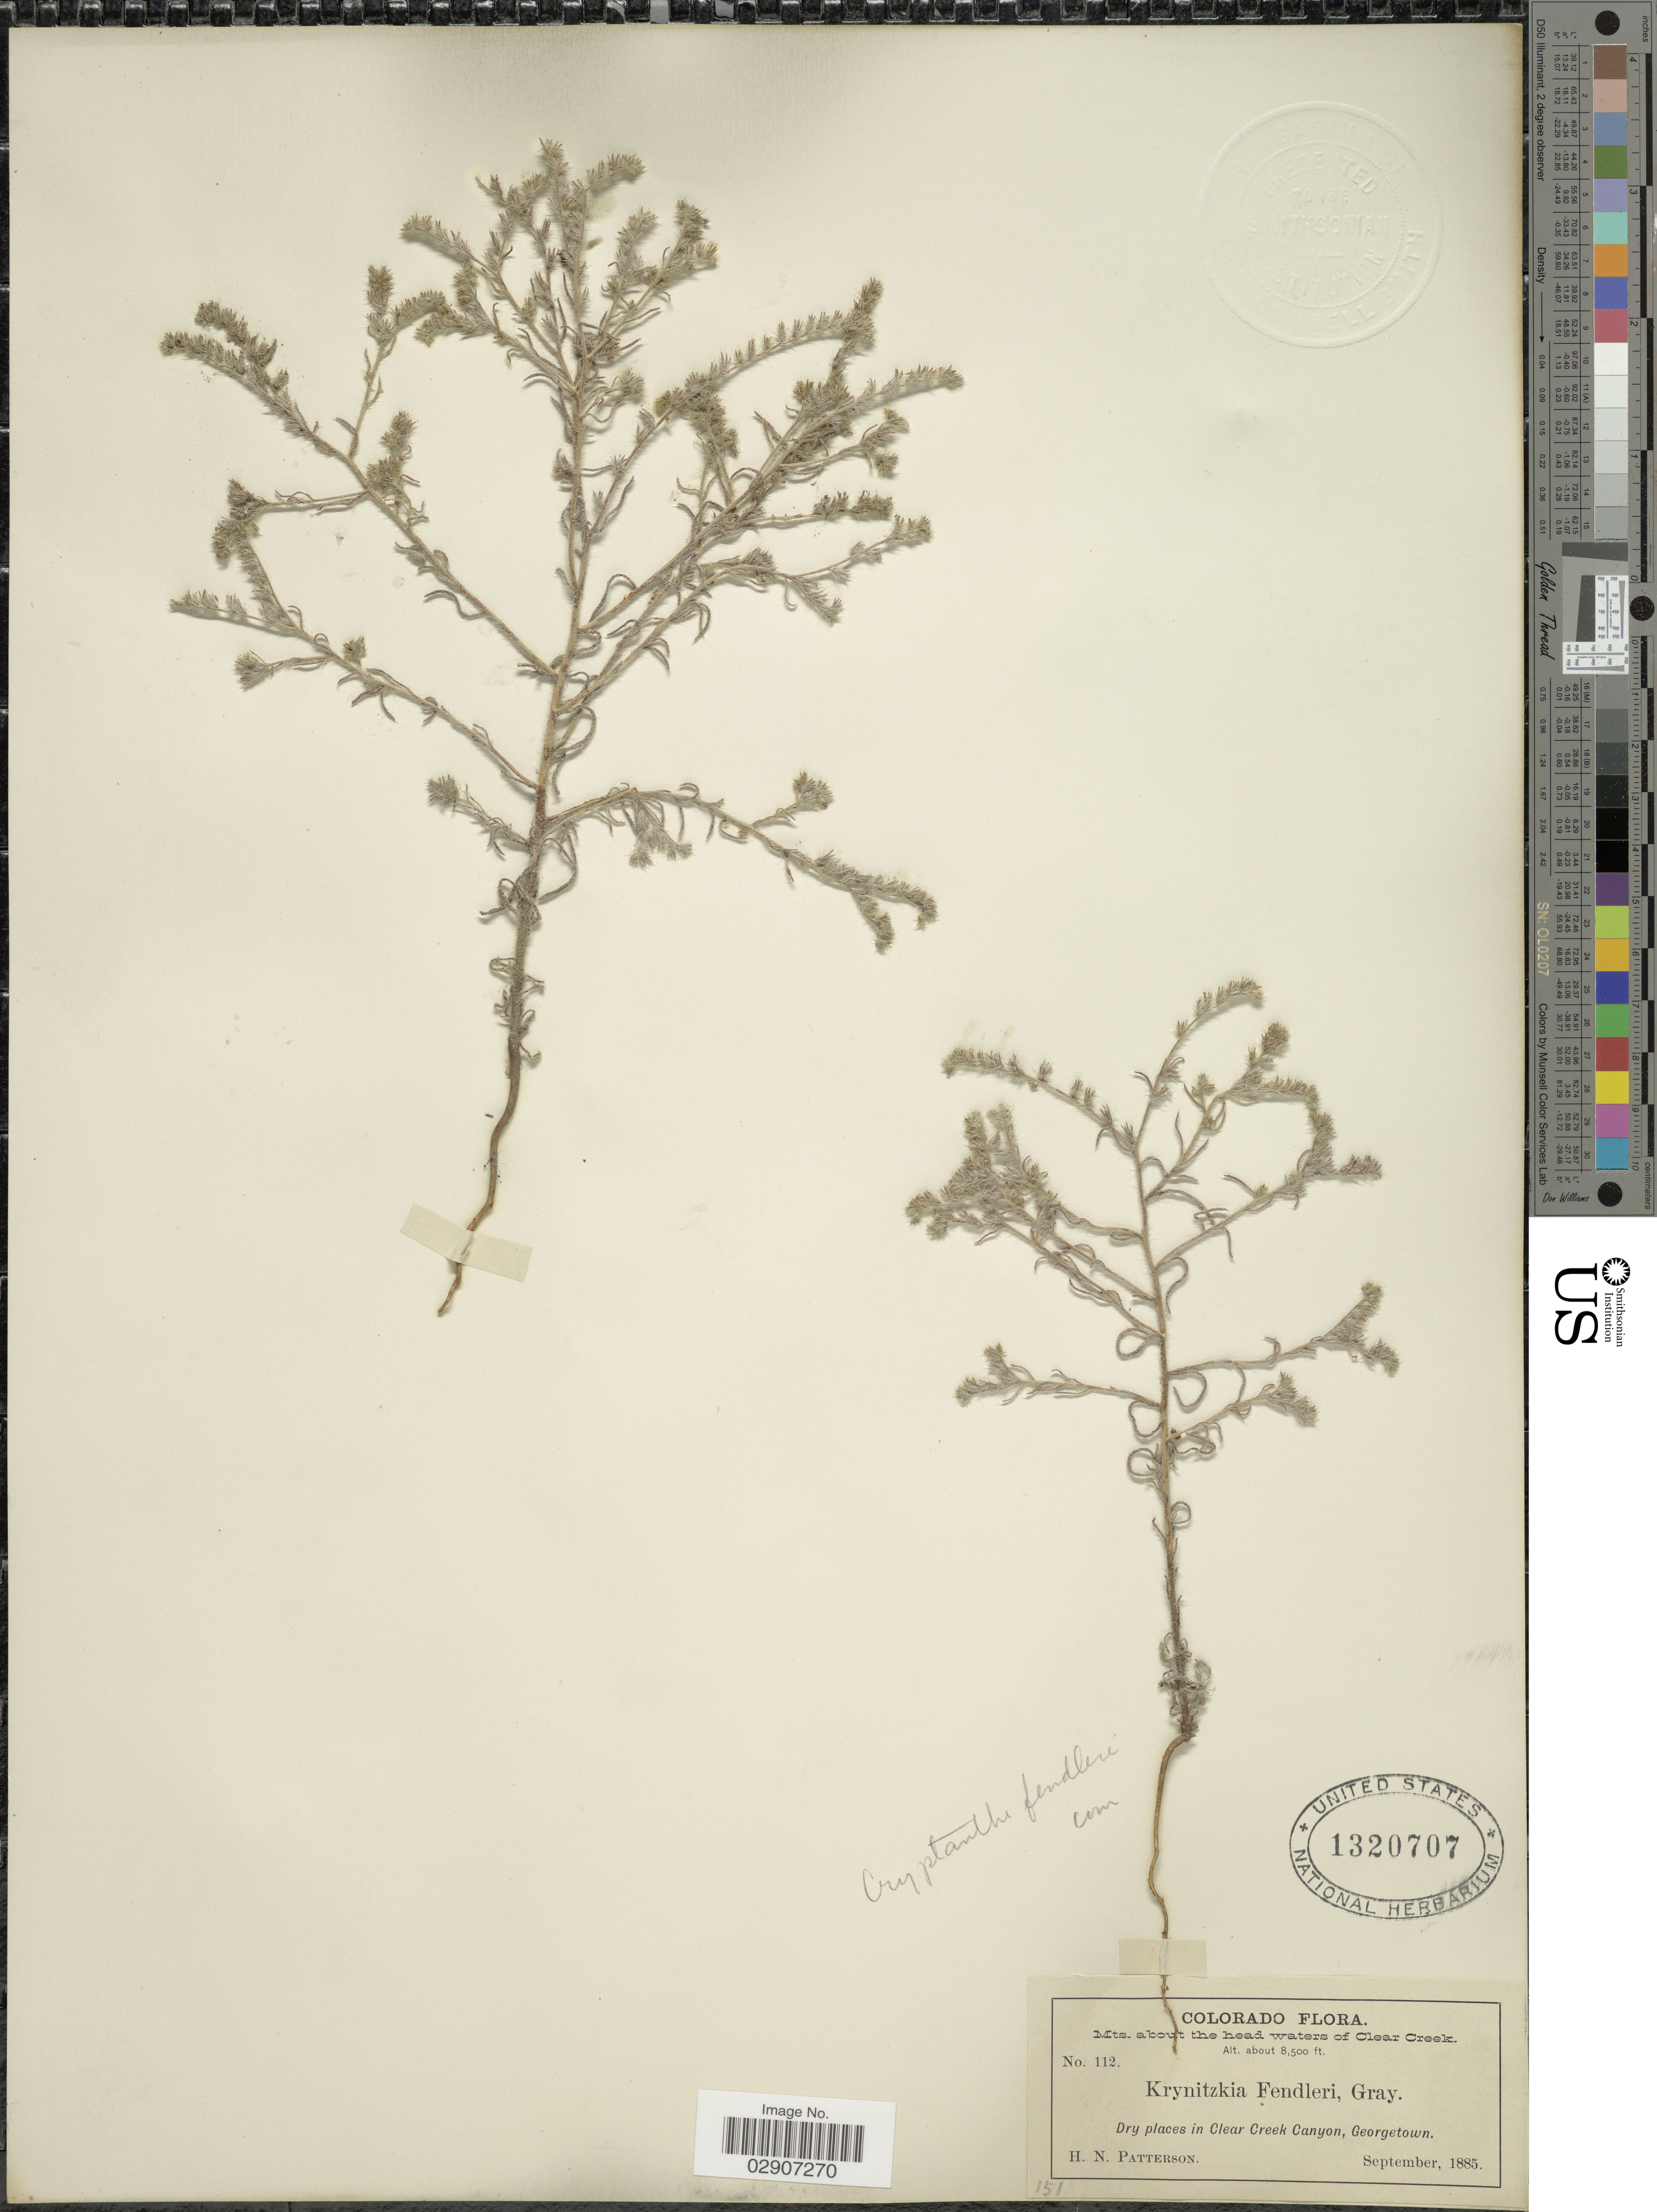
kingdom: Plantae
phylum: Tracheophyta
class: Magnoliopsida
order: Boraginales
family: Boraginaceae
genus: Cryptantha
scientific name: Cryptantha fendleri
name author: (A. Gray) Greene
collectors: H. N. Patterson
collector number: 112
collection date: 1885-09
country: United States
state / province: Colorado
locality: Mts. about the head waters of Clear Creek, Dry places in Clear Creek Canyon, Georgetown.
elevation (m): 2591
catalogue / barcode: US 1320707